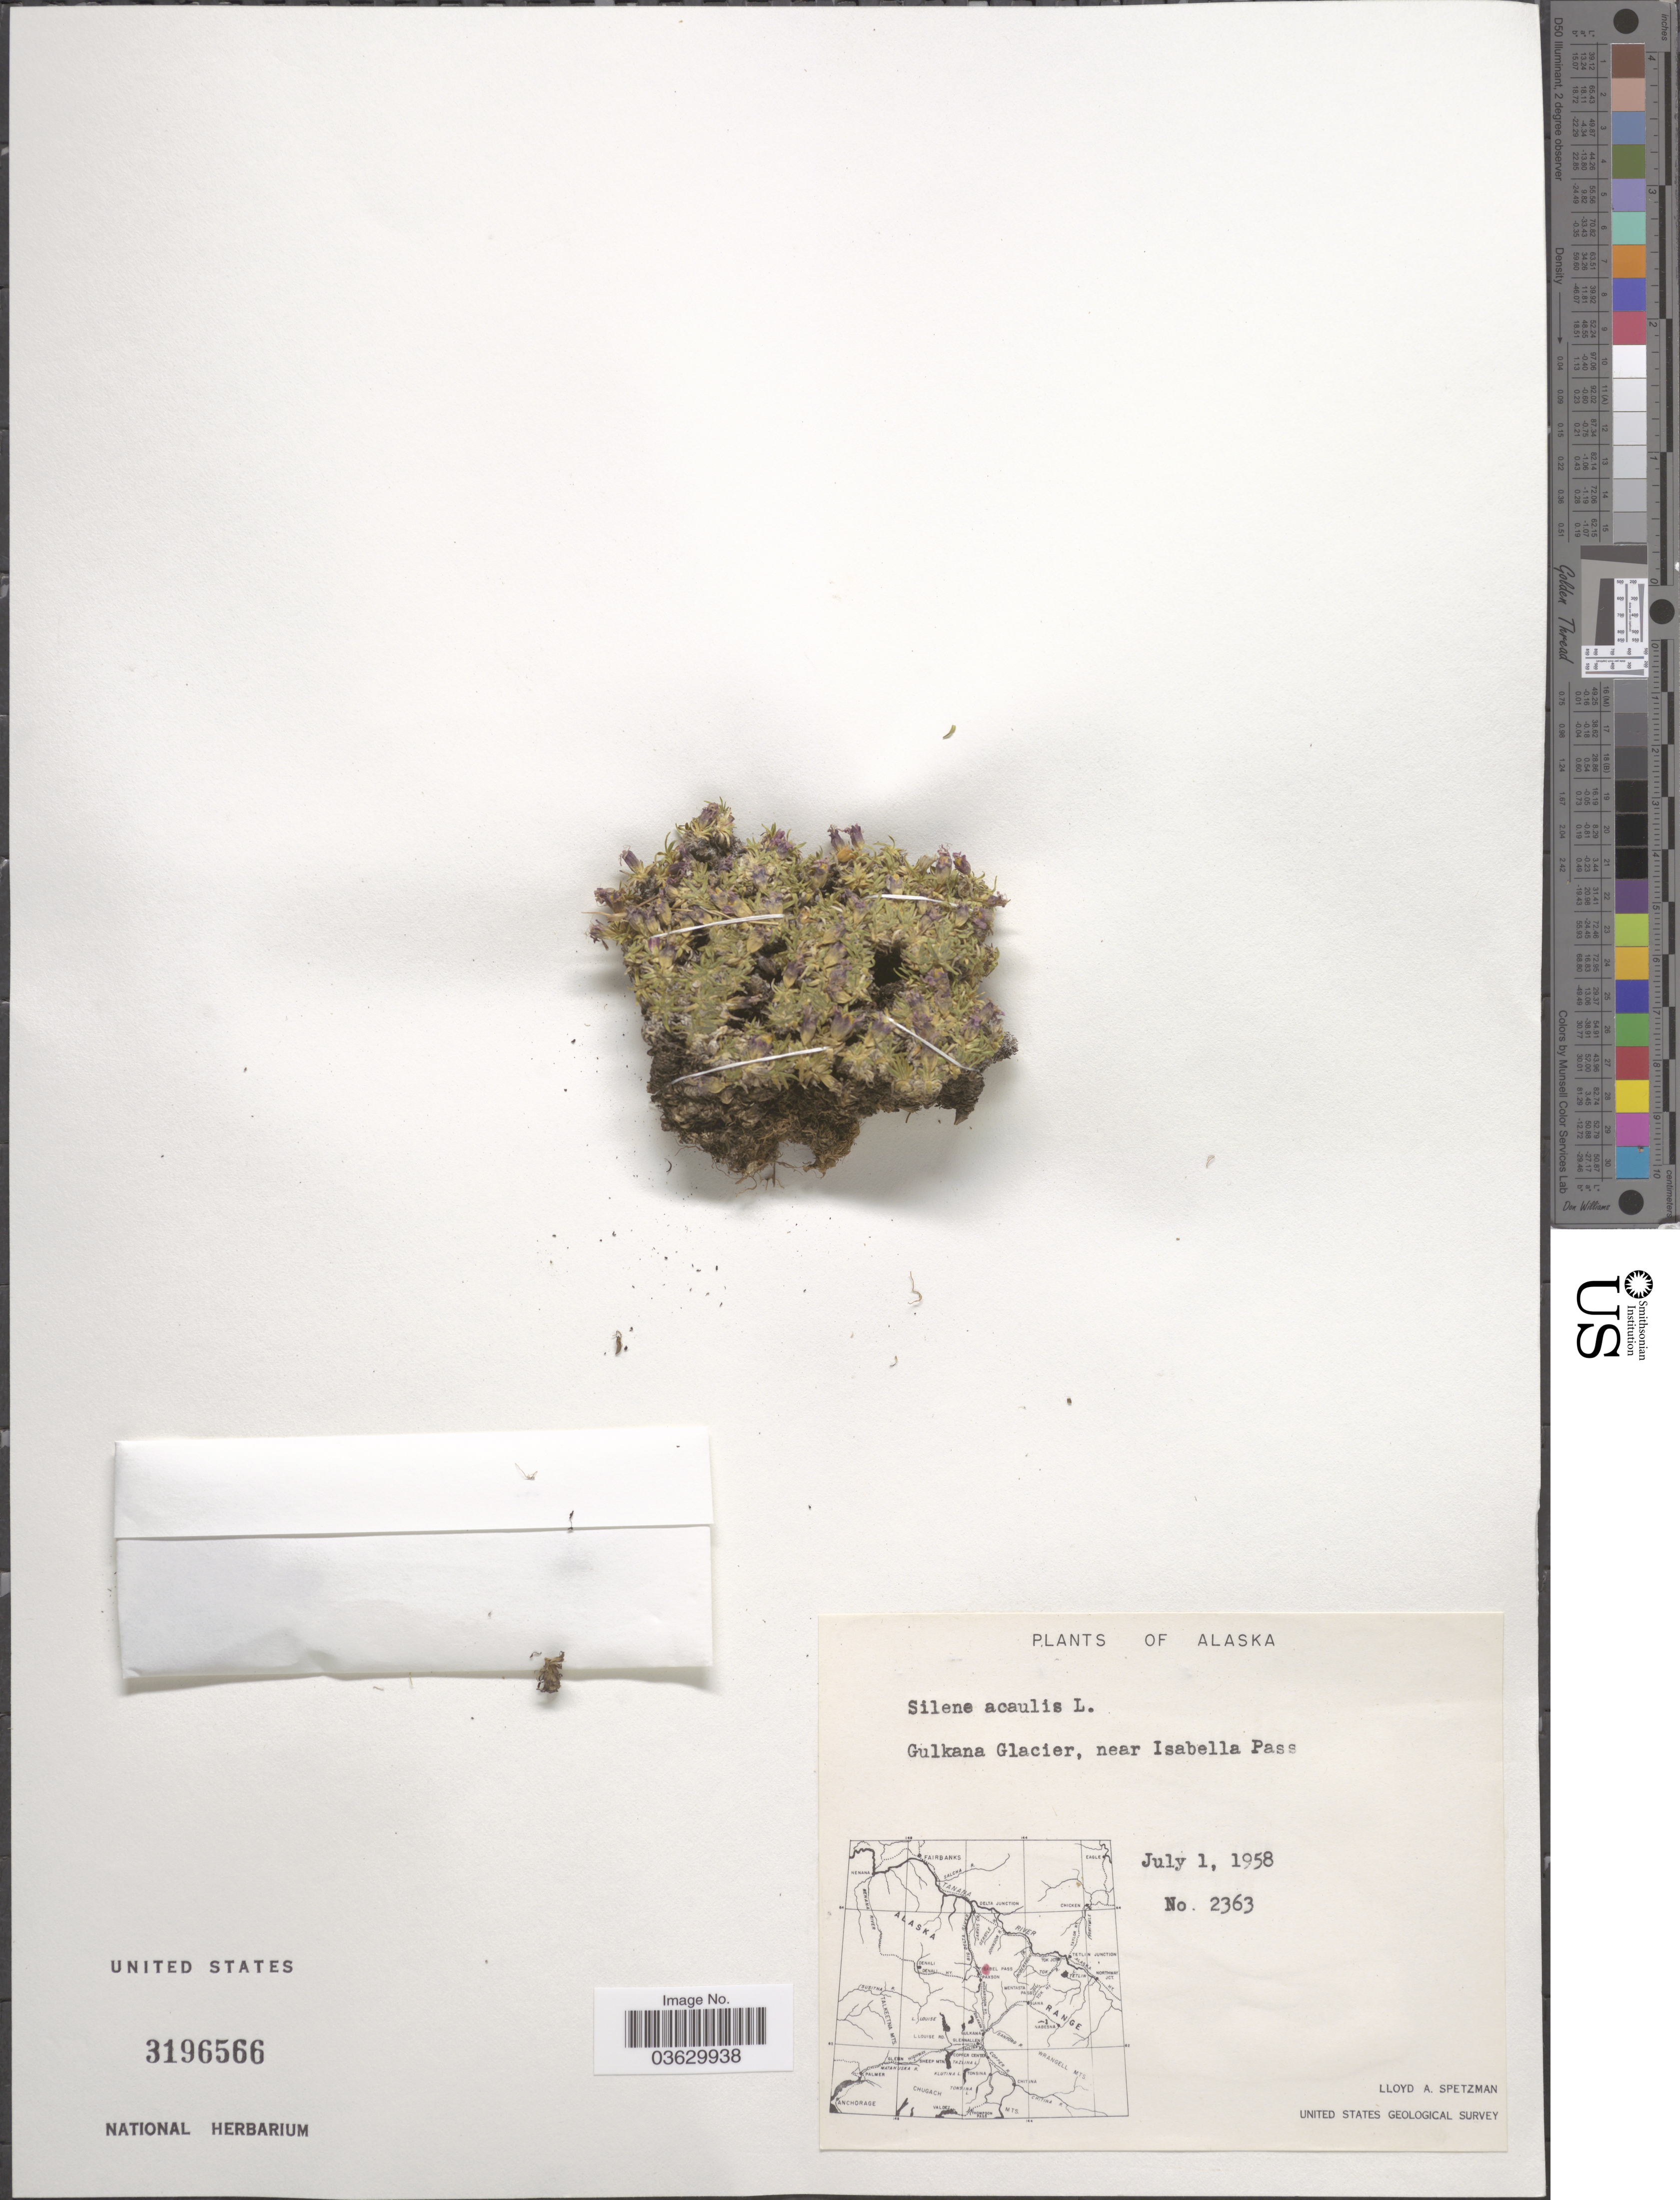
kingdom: Plantae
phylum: Tracheophyta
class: Magnoliopsida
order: Caryophyllales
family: Caryophyllaceae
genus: Silene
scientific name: Silene acaulis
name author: (L.) Jacq.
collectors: L. Spetzman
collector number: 2363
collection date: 1958-07-01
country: United States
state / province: Alaska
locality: Gulkana Glacier, near Isabella Pass.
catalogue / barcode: US 3196566